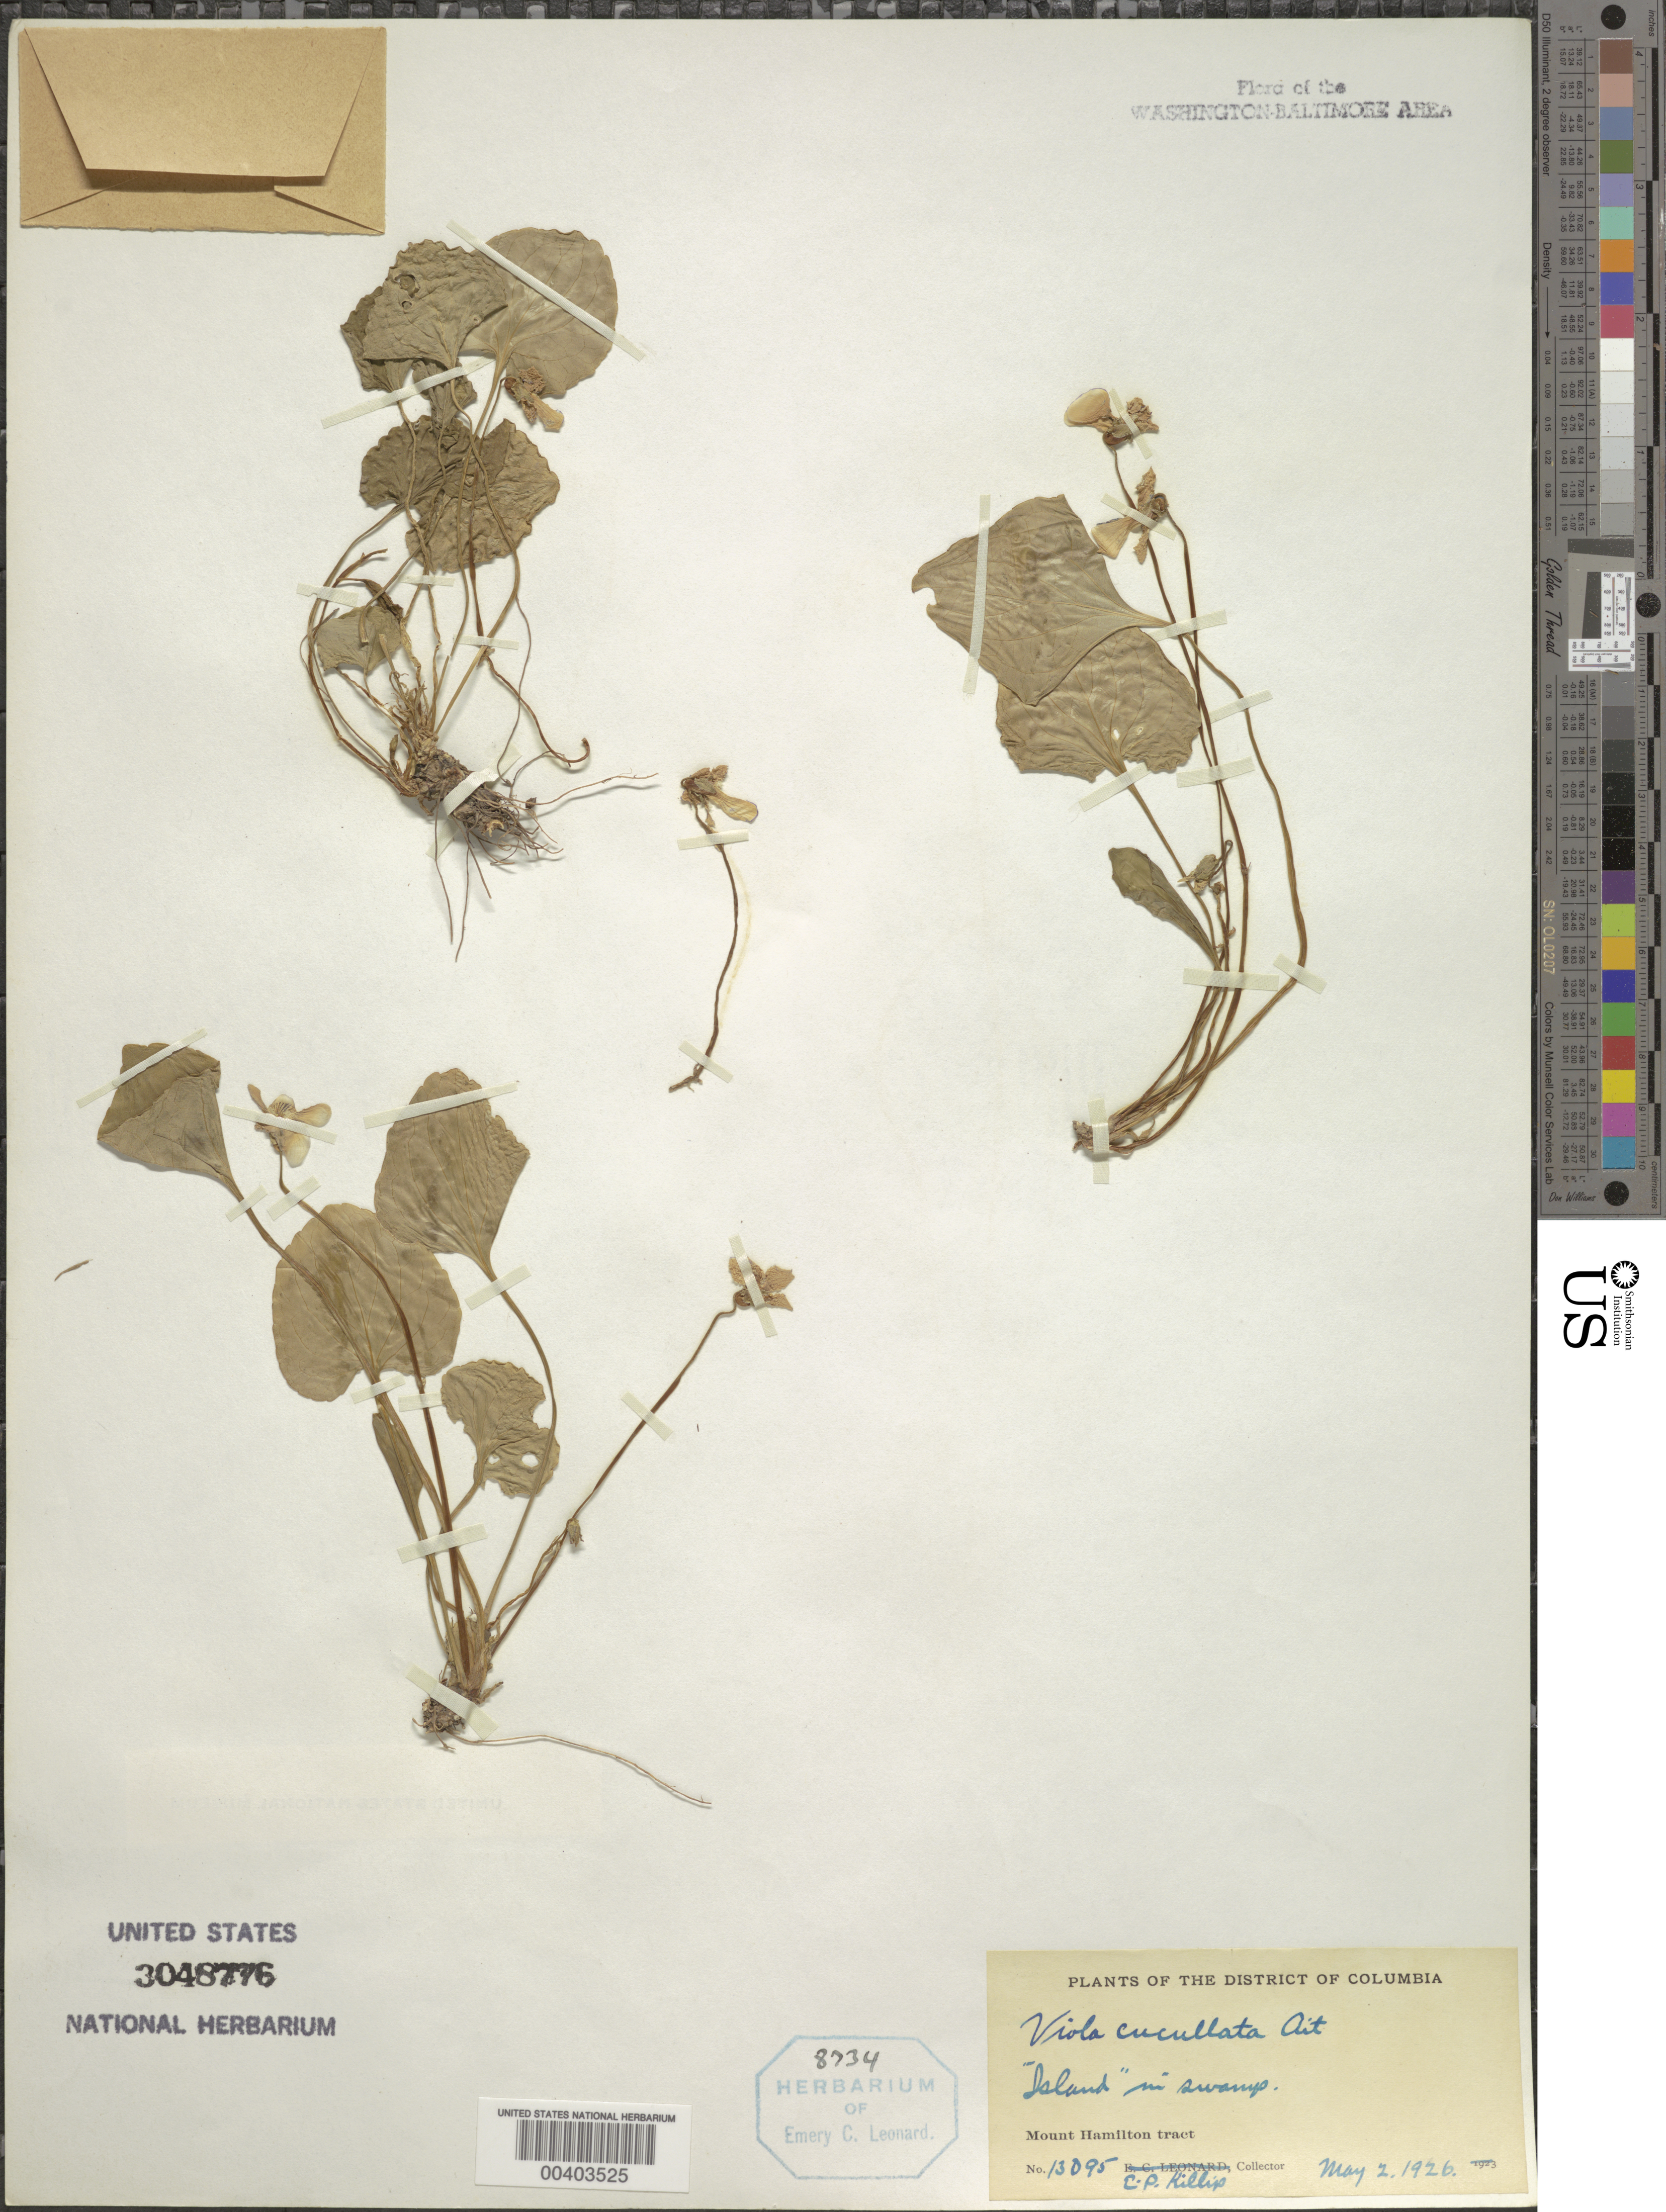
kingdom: Plantae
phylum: Tracheophyta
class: Magnoliopsida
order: Malpighiales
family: Violaceae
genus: Viola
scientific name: Viola cucullata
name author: Aiton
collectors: E. P. Killip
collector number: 13095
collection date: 1926-05-02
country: United States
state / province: District of Columbia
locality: Island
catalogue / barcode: US 3048776